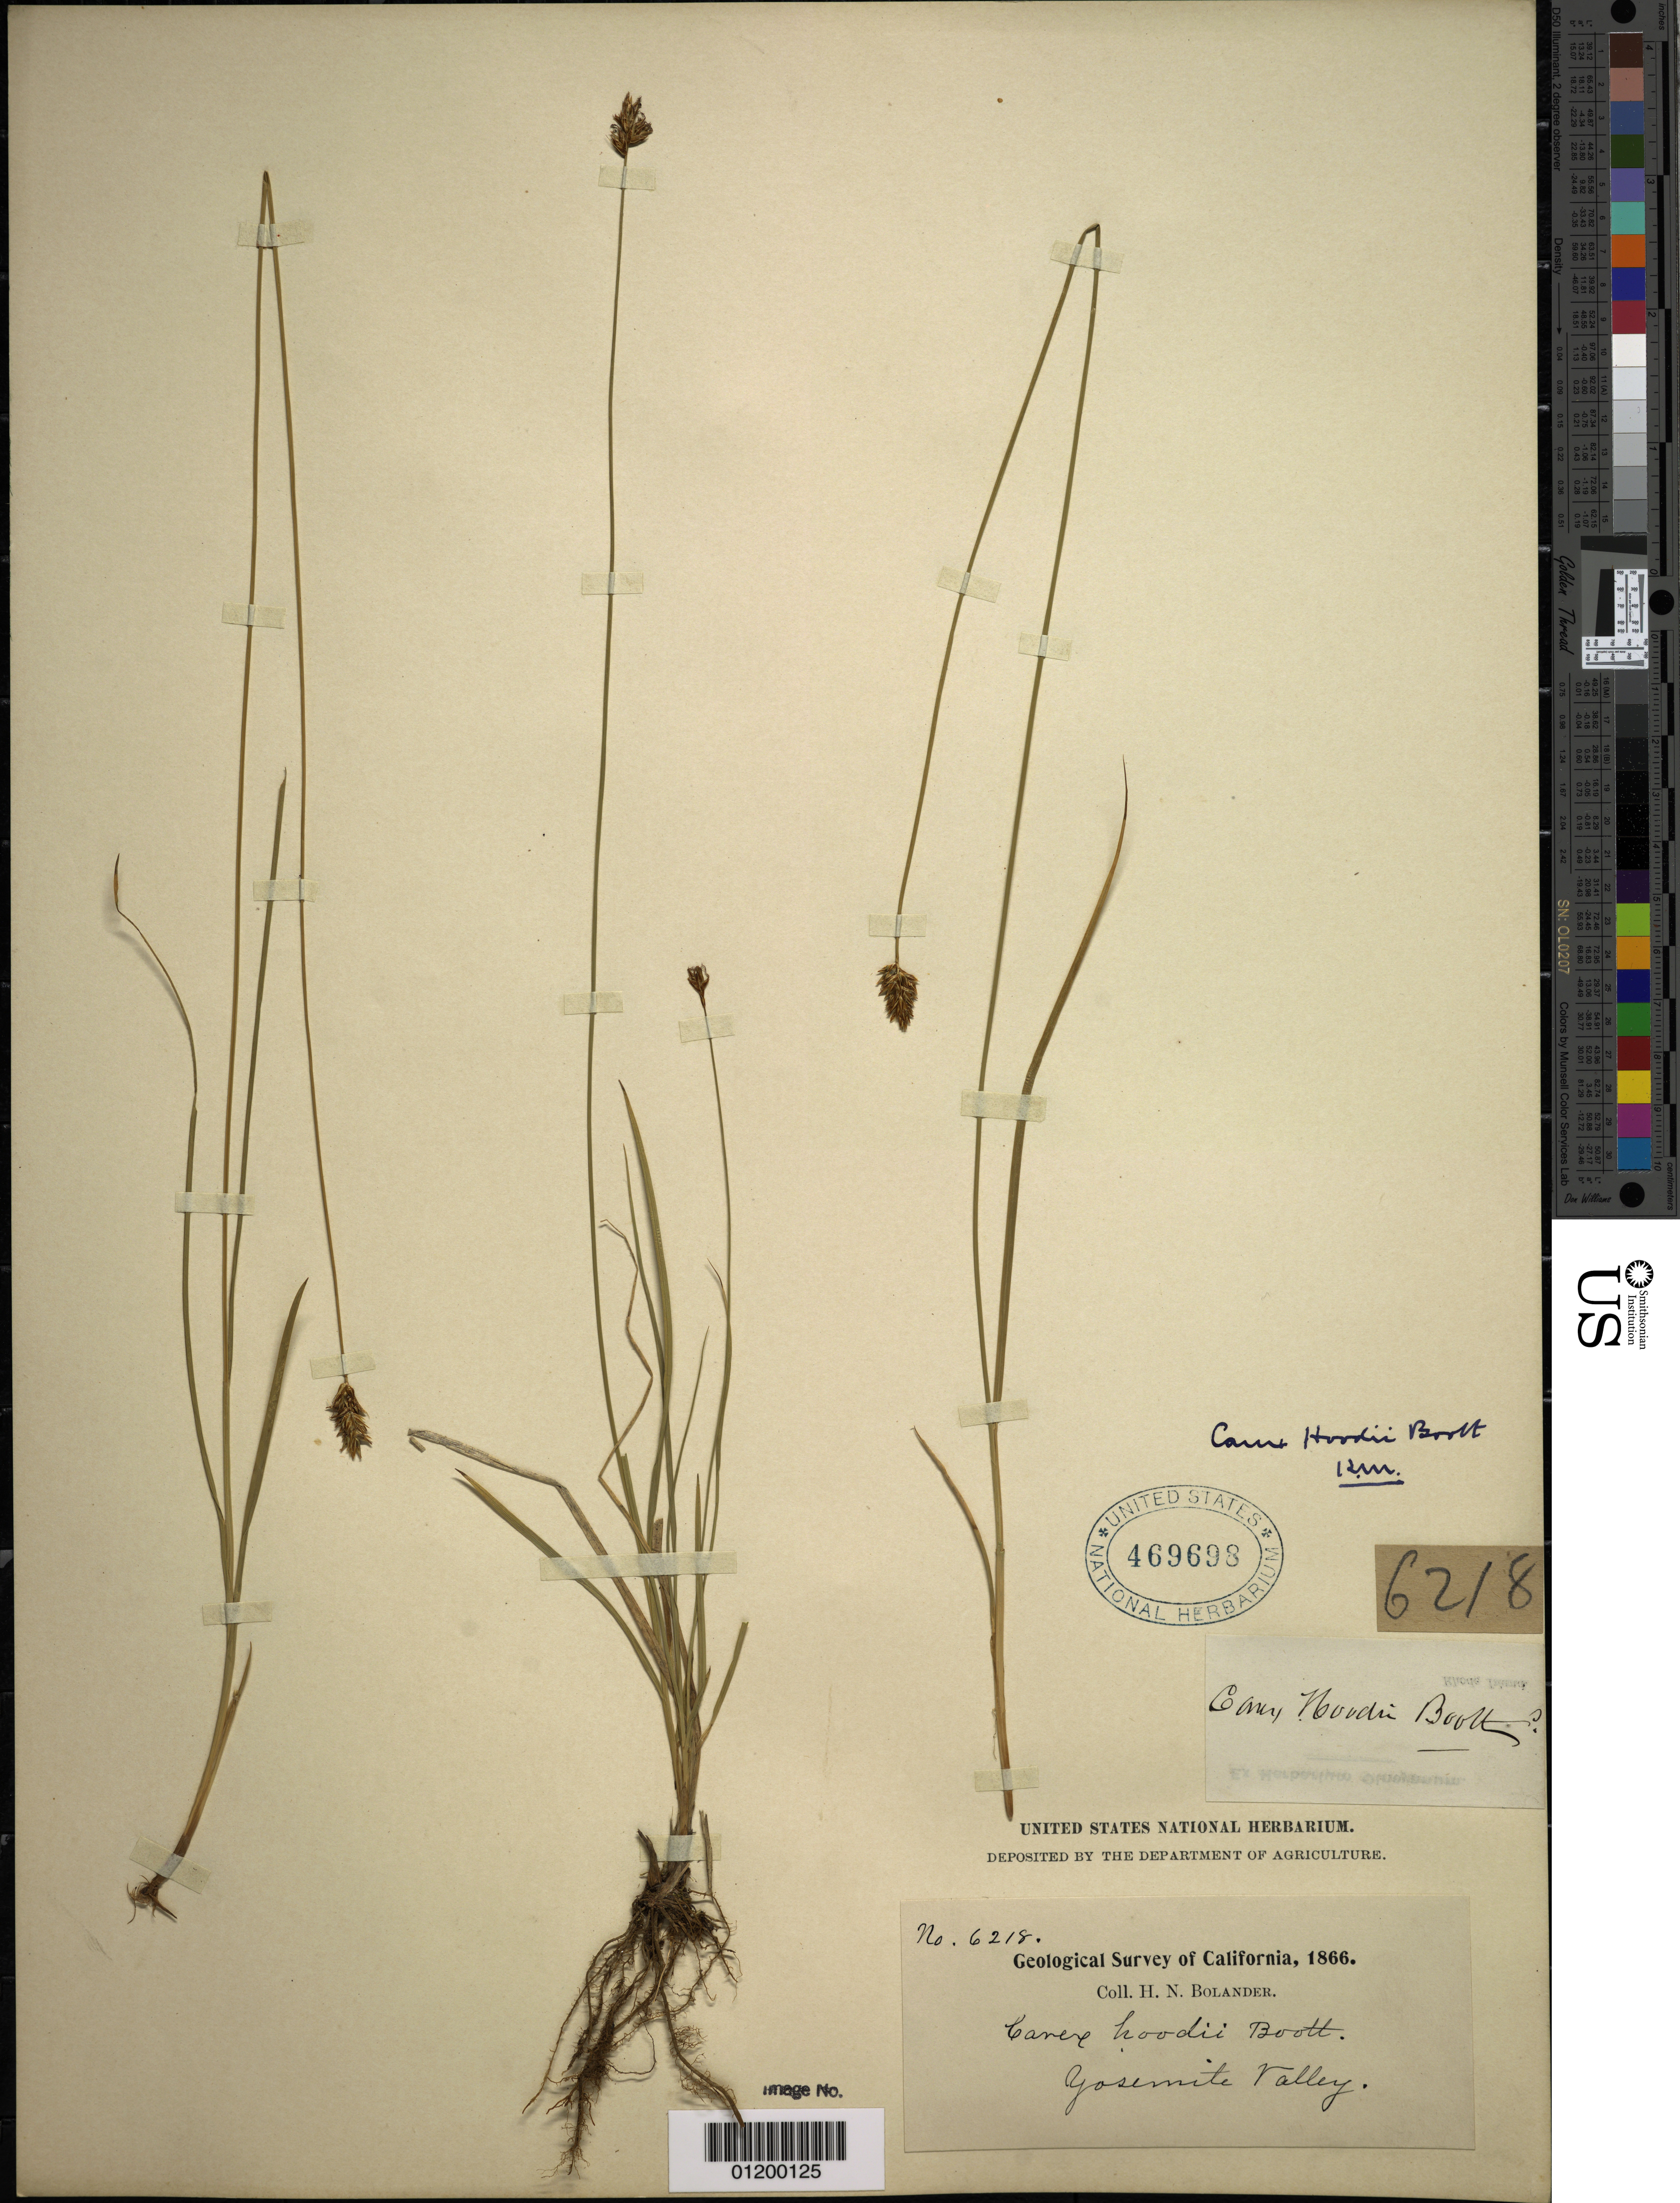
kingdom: Plantae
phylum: Tracheophyta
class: Liliopsida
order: Poales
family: Cyperaceae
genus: Carex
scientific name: Carex hoodii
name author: Boott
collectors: H. Bolander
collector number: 6218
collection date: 1860/1867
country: United States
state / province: California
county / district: Mariposa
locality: Yosemite Valley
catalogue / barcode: US 469698